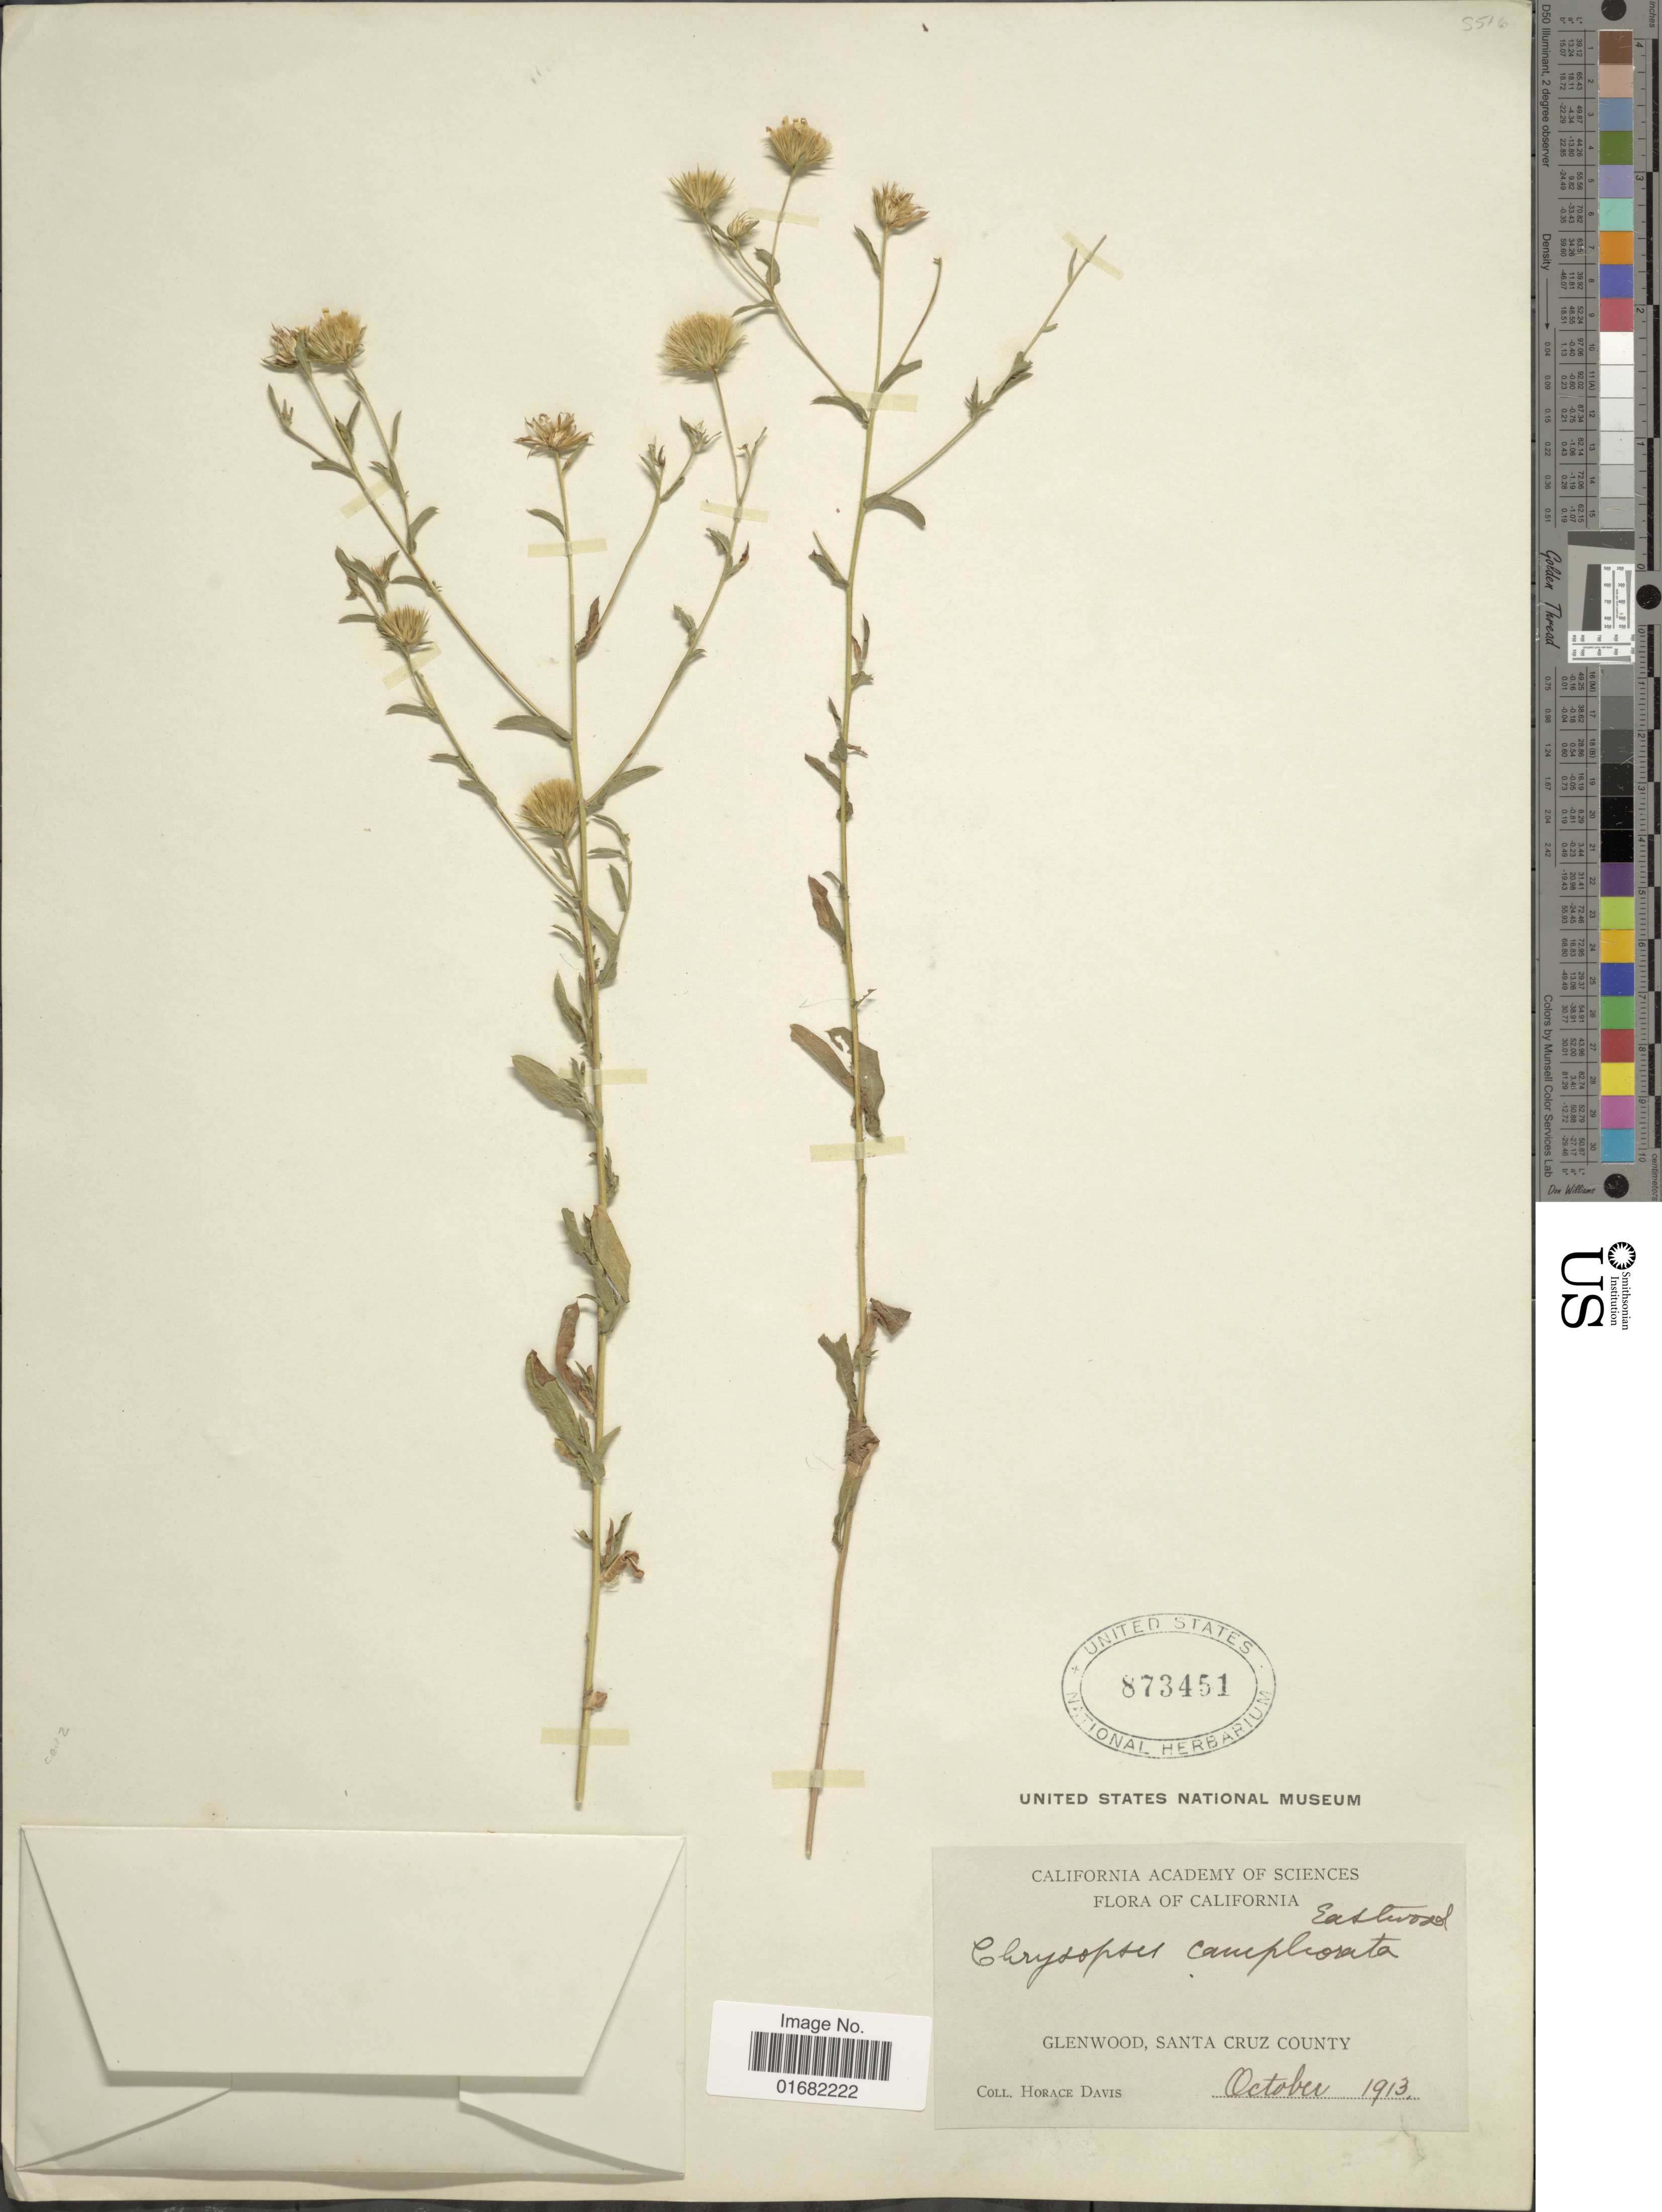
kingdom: Plantae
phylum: Tracheophyta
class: Magnoliopsida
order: Asterales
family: Asteraceae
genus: Heterotheca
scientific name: Heterotheca camphorata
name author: (Eastw.) Semple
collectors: H. Davis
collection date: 1913-10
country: United States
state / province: California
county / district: Santa Cruz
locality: Glenwood, Santa Cruz County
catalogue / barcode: US 873451